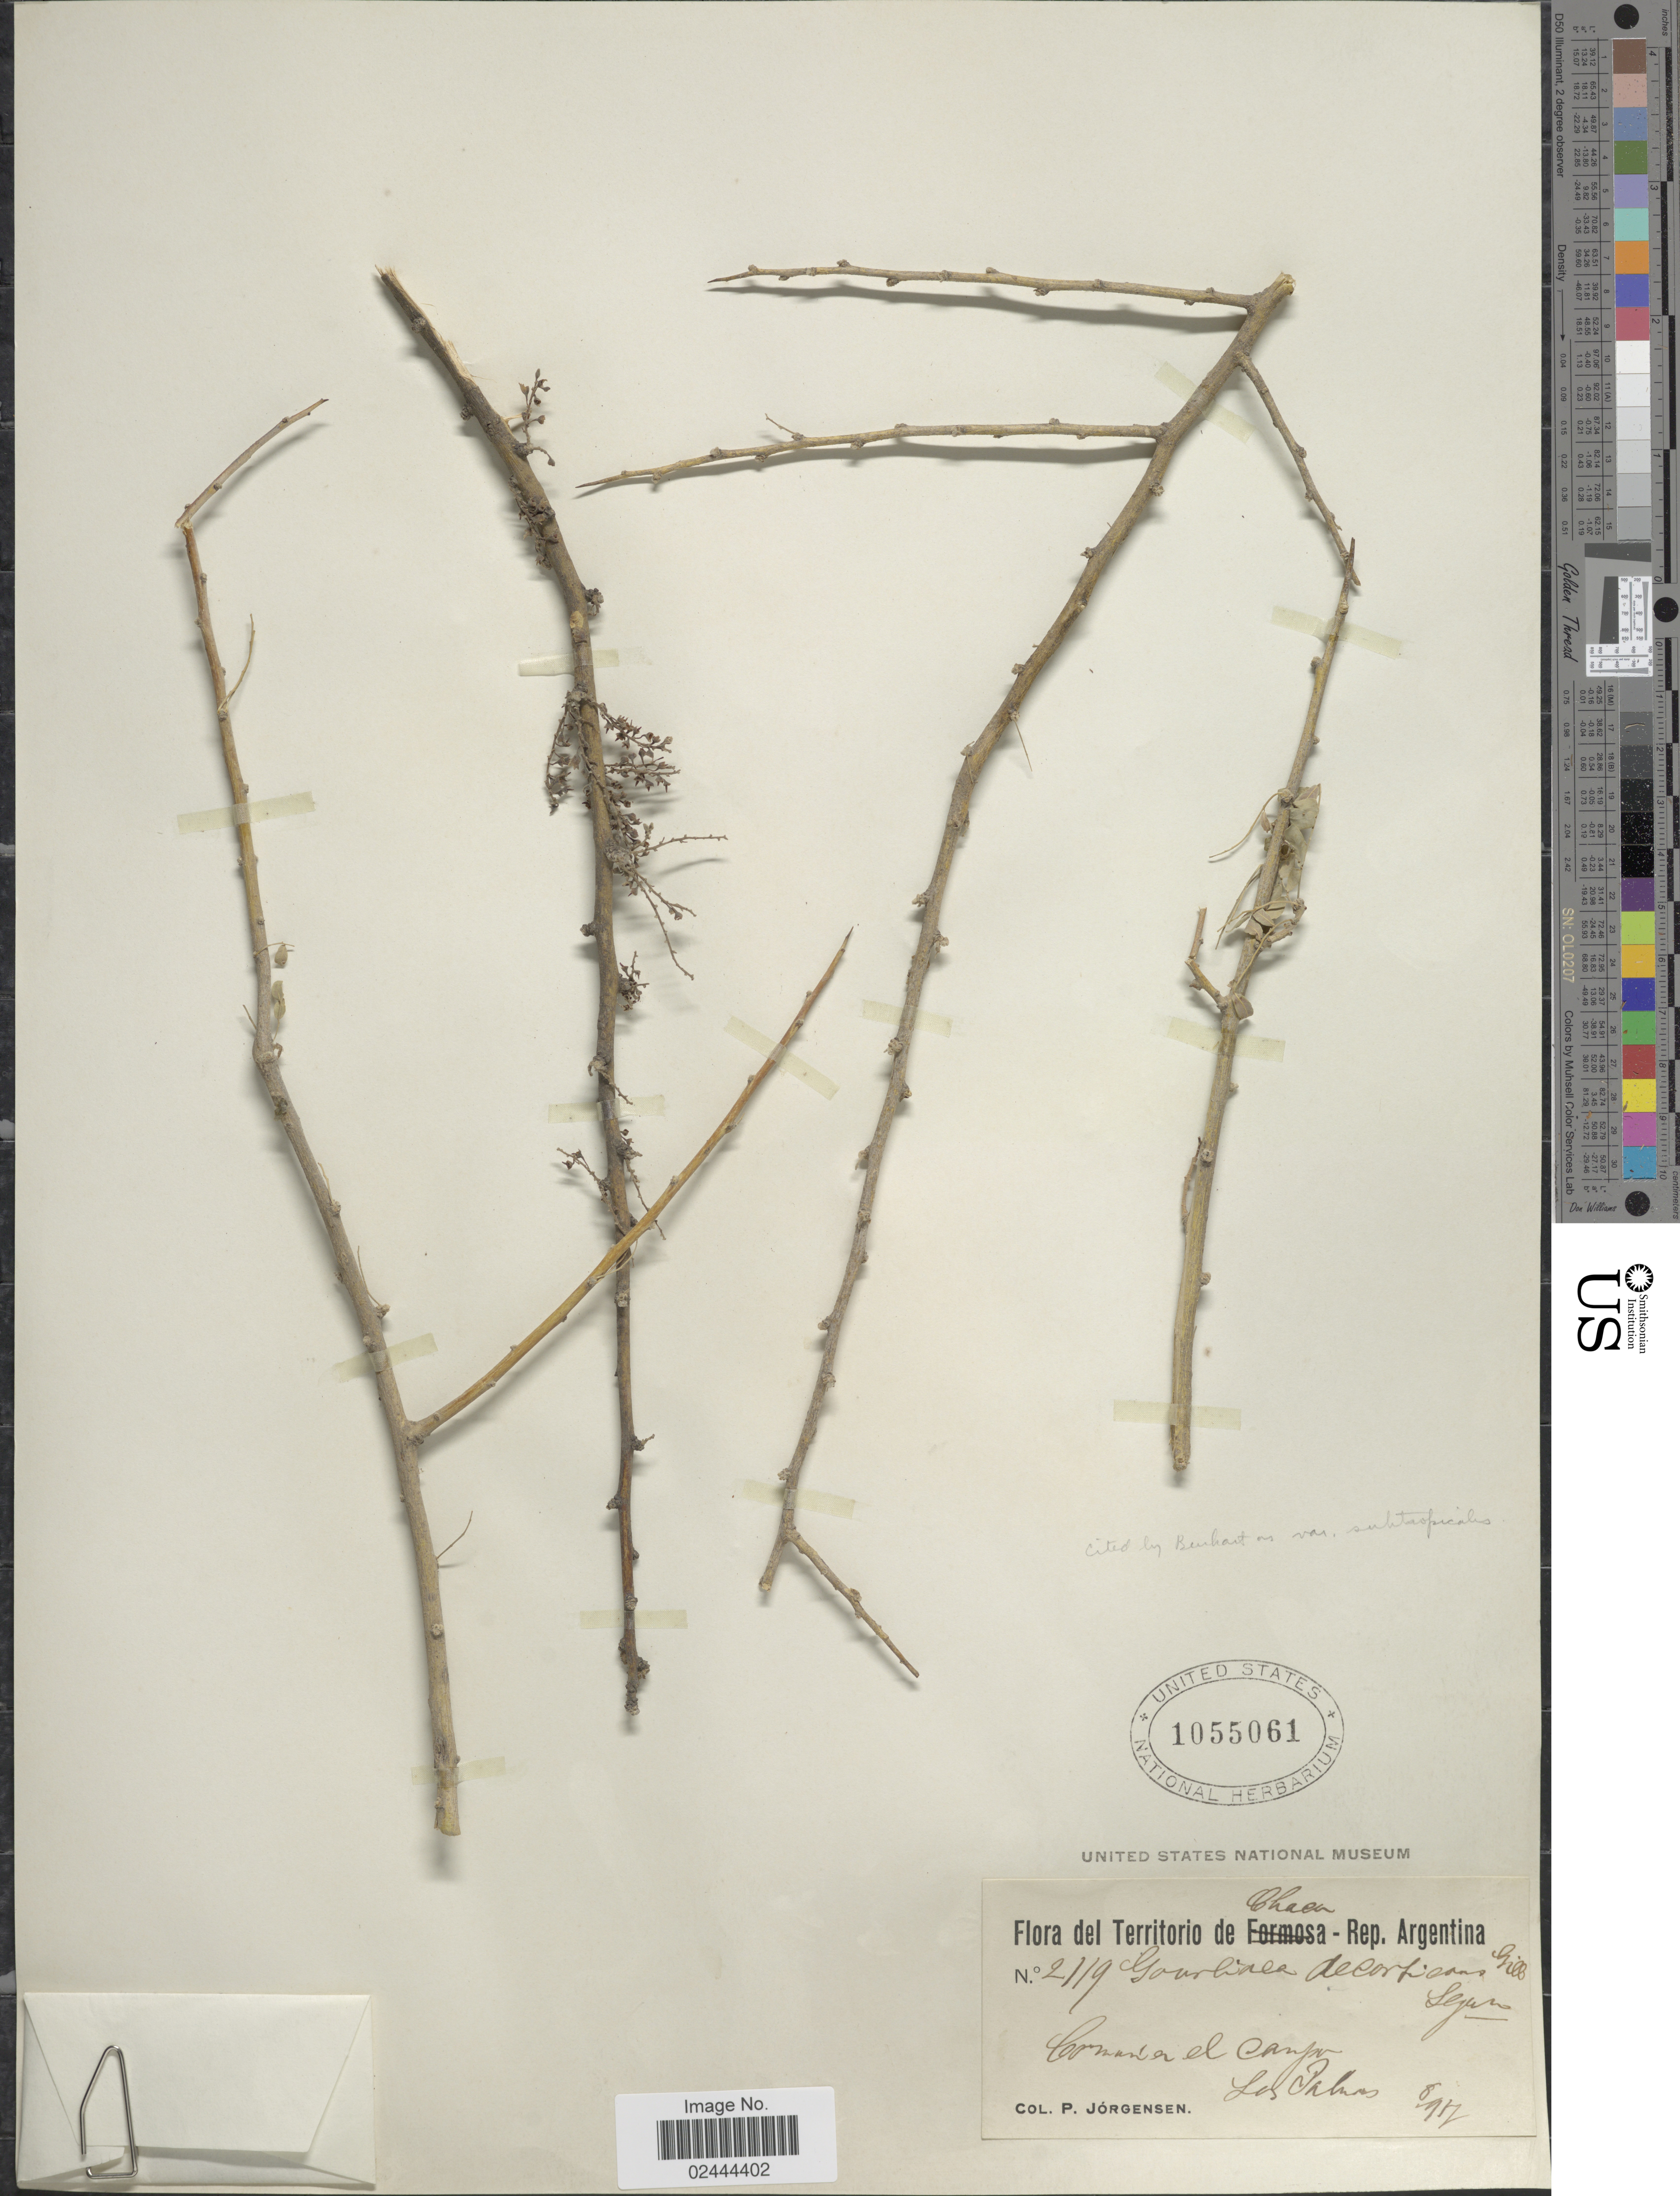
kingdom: Plantae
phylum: Tracheophyta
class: Magnoliopsida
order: Fabales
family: Fabaceae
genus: Geoffroea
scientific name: Geoffroea decorticans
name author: (Gillies ex Hook. & Arn.) Burkart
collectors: P. Jörgensen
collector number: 2119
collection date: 1957-08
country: Argentina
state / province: Chaco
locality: Rep. Argentina, Las Pamlas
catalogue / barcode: US 1055061